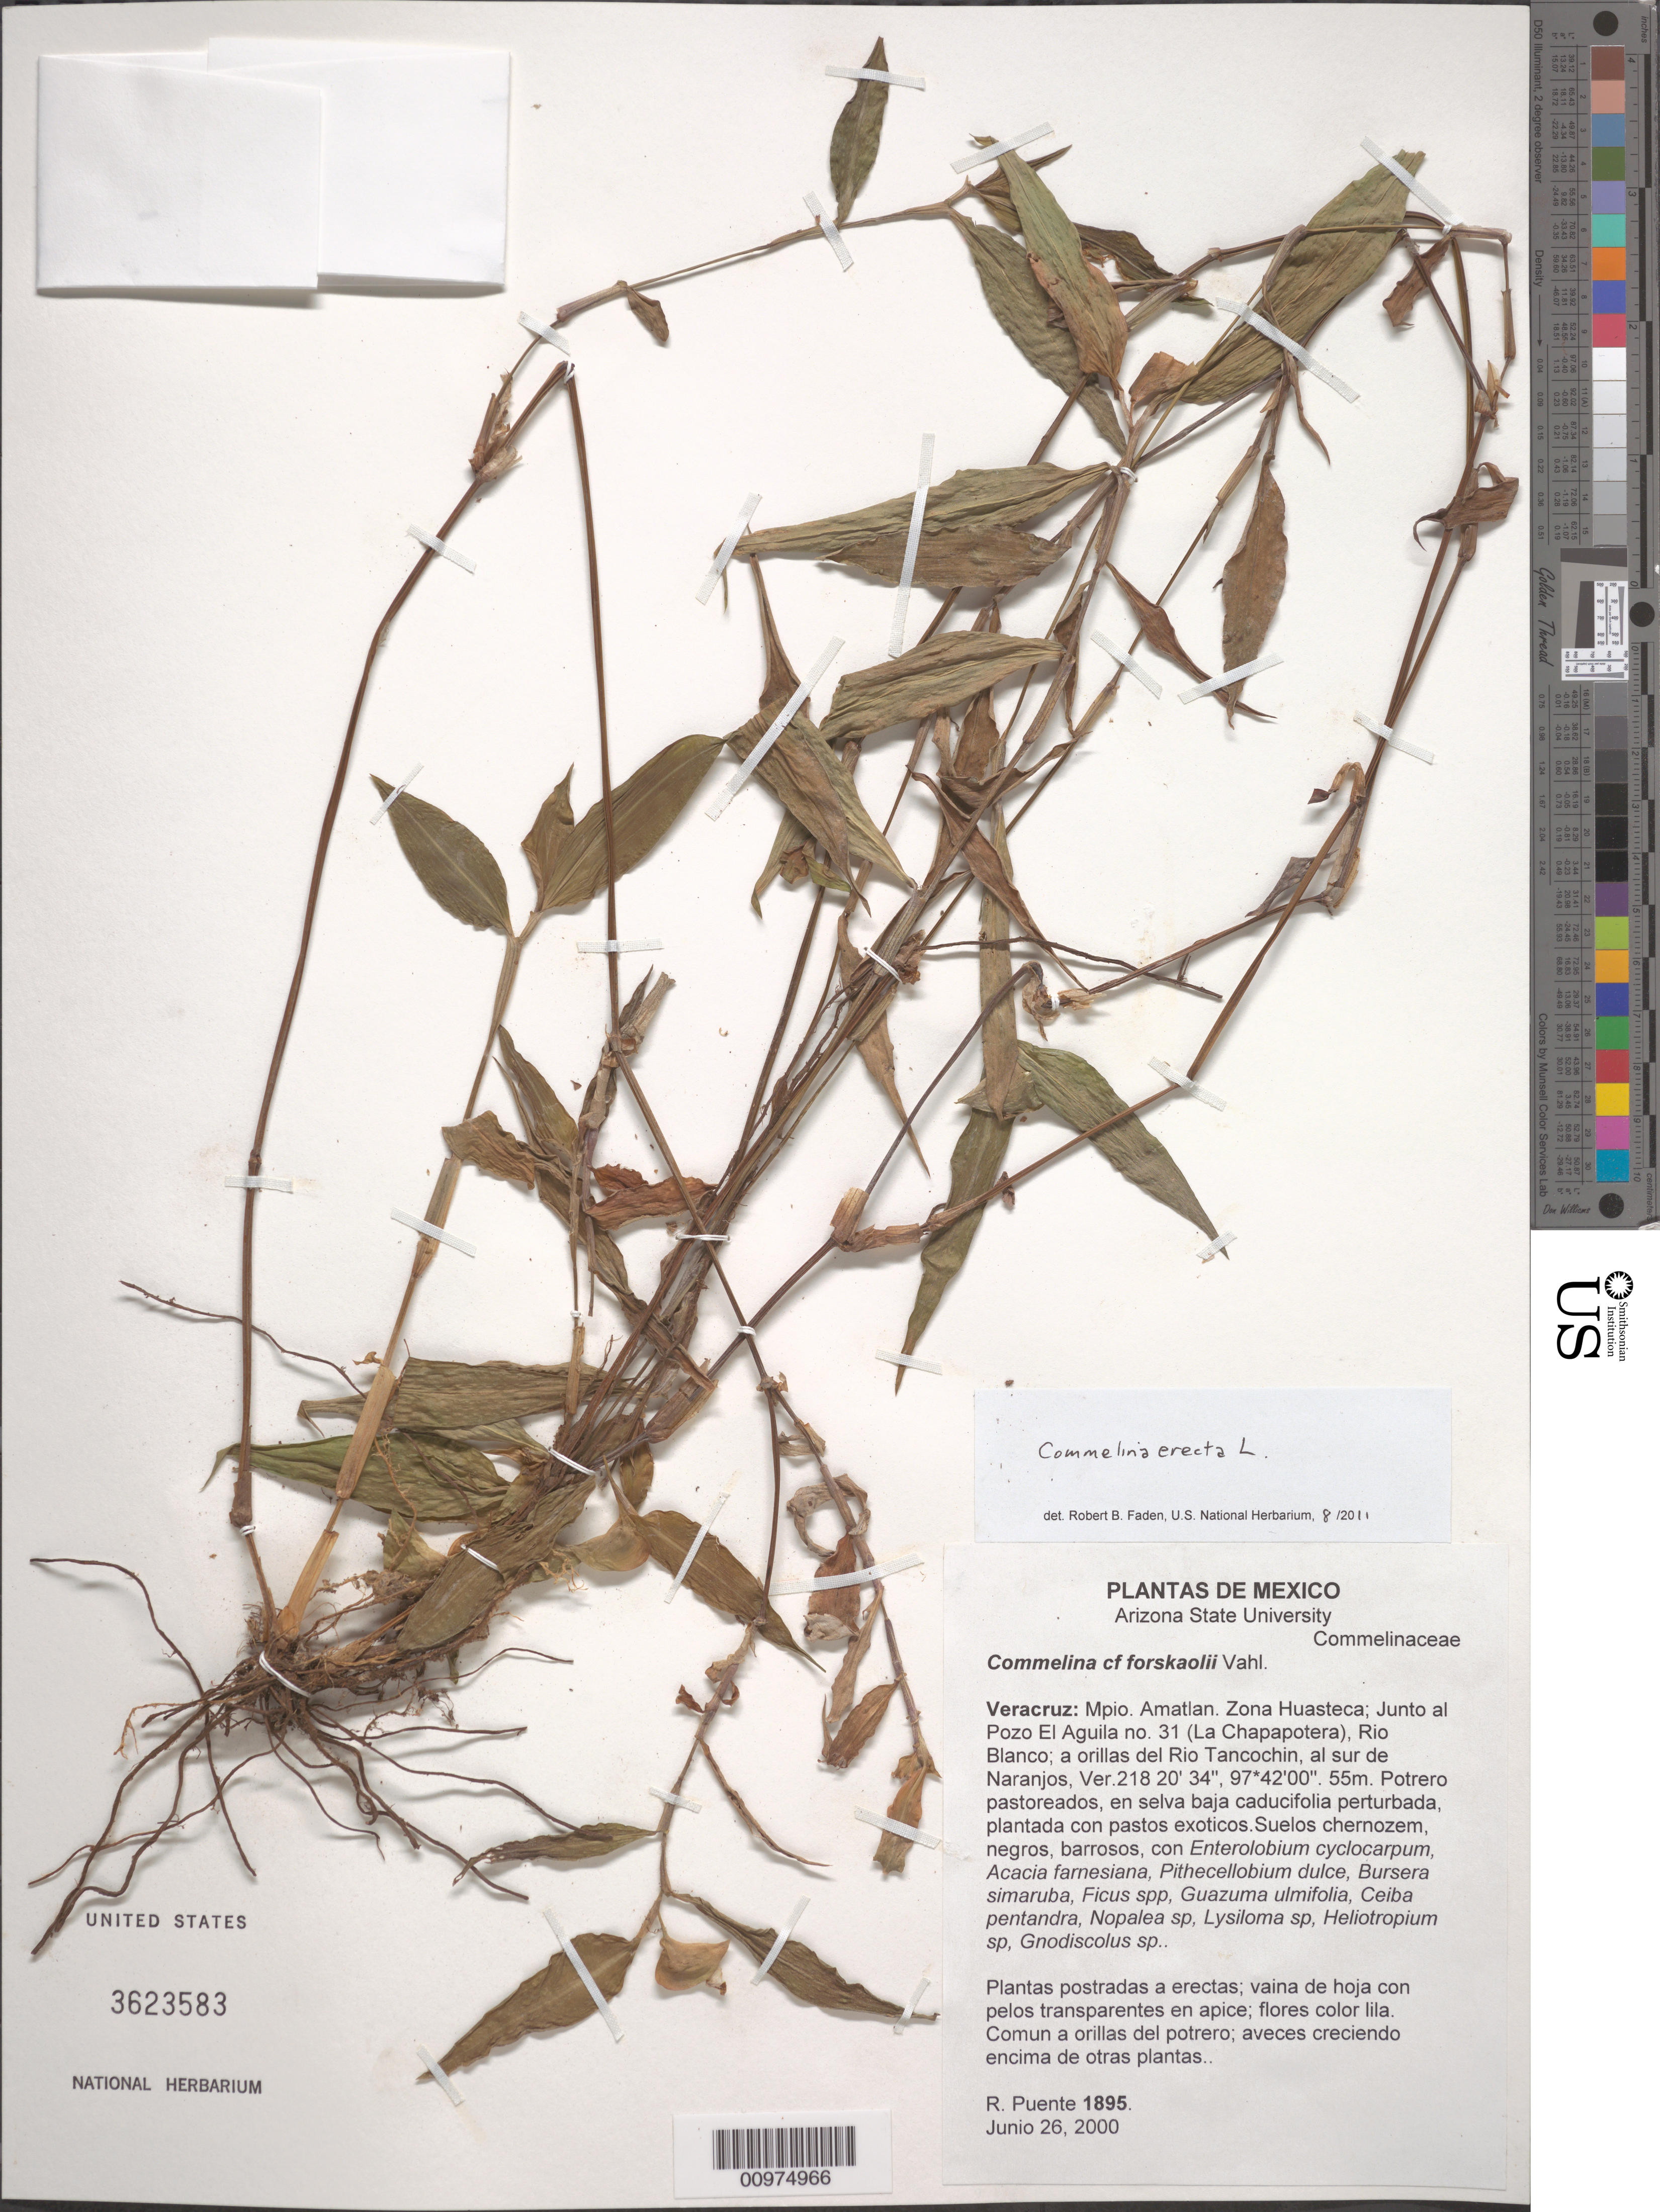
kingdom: Plantae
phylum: Tracheophyta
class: Liliopsida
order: Commelinales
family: Commelinaceae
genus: Commelina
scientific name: Commelina erecta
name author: L.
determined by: Faden, Robert B., (US), Smithsonian Institution - National Museum of Natural History (UNITED STATES)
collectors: R. Puente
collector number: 1895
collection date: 2000-06-26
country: Mexico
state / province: Veracruz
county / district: Amatlan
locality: Zona Huasteca; Junto al Pozo El Aguila no. 31 (La Chapapotera), Rio Blanco; a orillas del Rio Tancochin, al sur de Naranjos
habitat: Potrero pastoreados, en selva baja caducifolia perturbada, plantada con pastos exoticos. Suelos chernozem, negros, barrosos,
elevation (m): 55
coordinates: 218 20 34, 97 42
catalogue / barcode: US 3623583